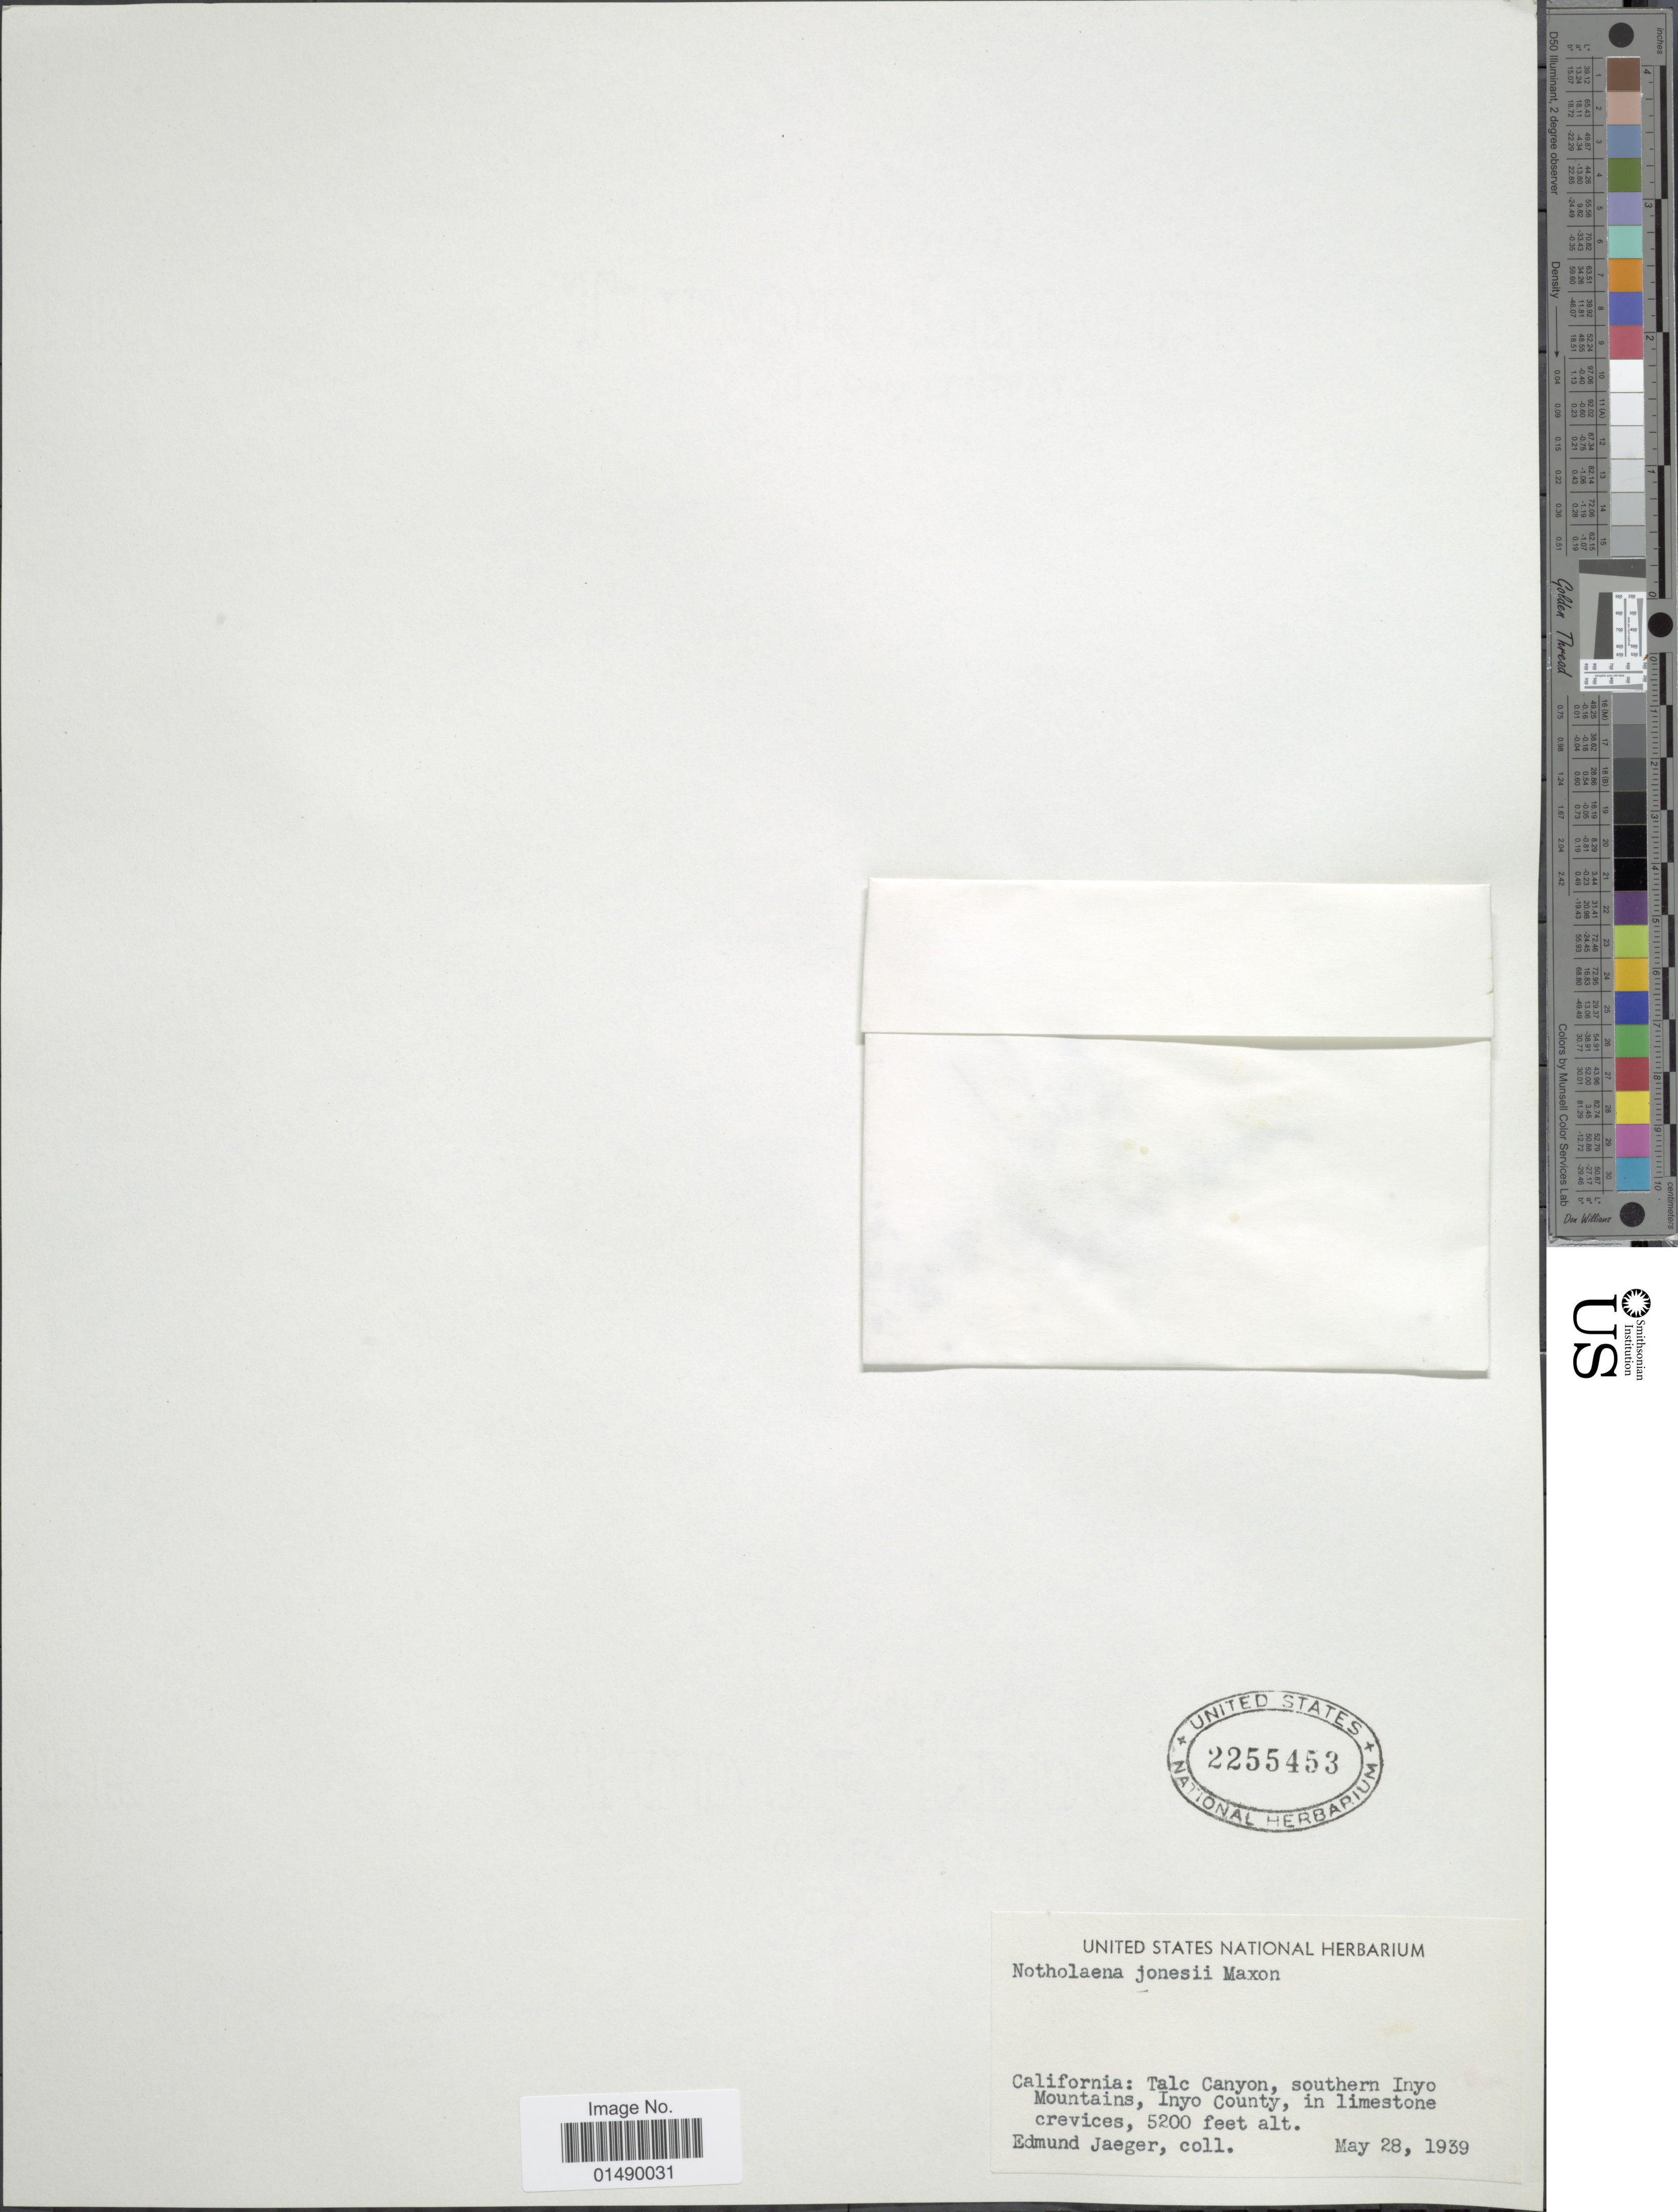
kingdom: Plantae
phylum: Tracheophyta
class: Polypodiopsida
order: Polypodiales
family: Pteridaceae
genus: Argyrochosma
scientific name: Argyrochosma jonesii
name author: (Maxon) Windham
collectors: E. Jaeger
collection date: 1939-05-28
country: United States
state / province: California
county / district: Inyo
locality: California, Talc Canyon, Southern Inyo Mountains, Inyo County, im limestone crevices.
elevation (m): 1585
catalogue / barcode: US 2255453